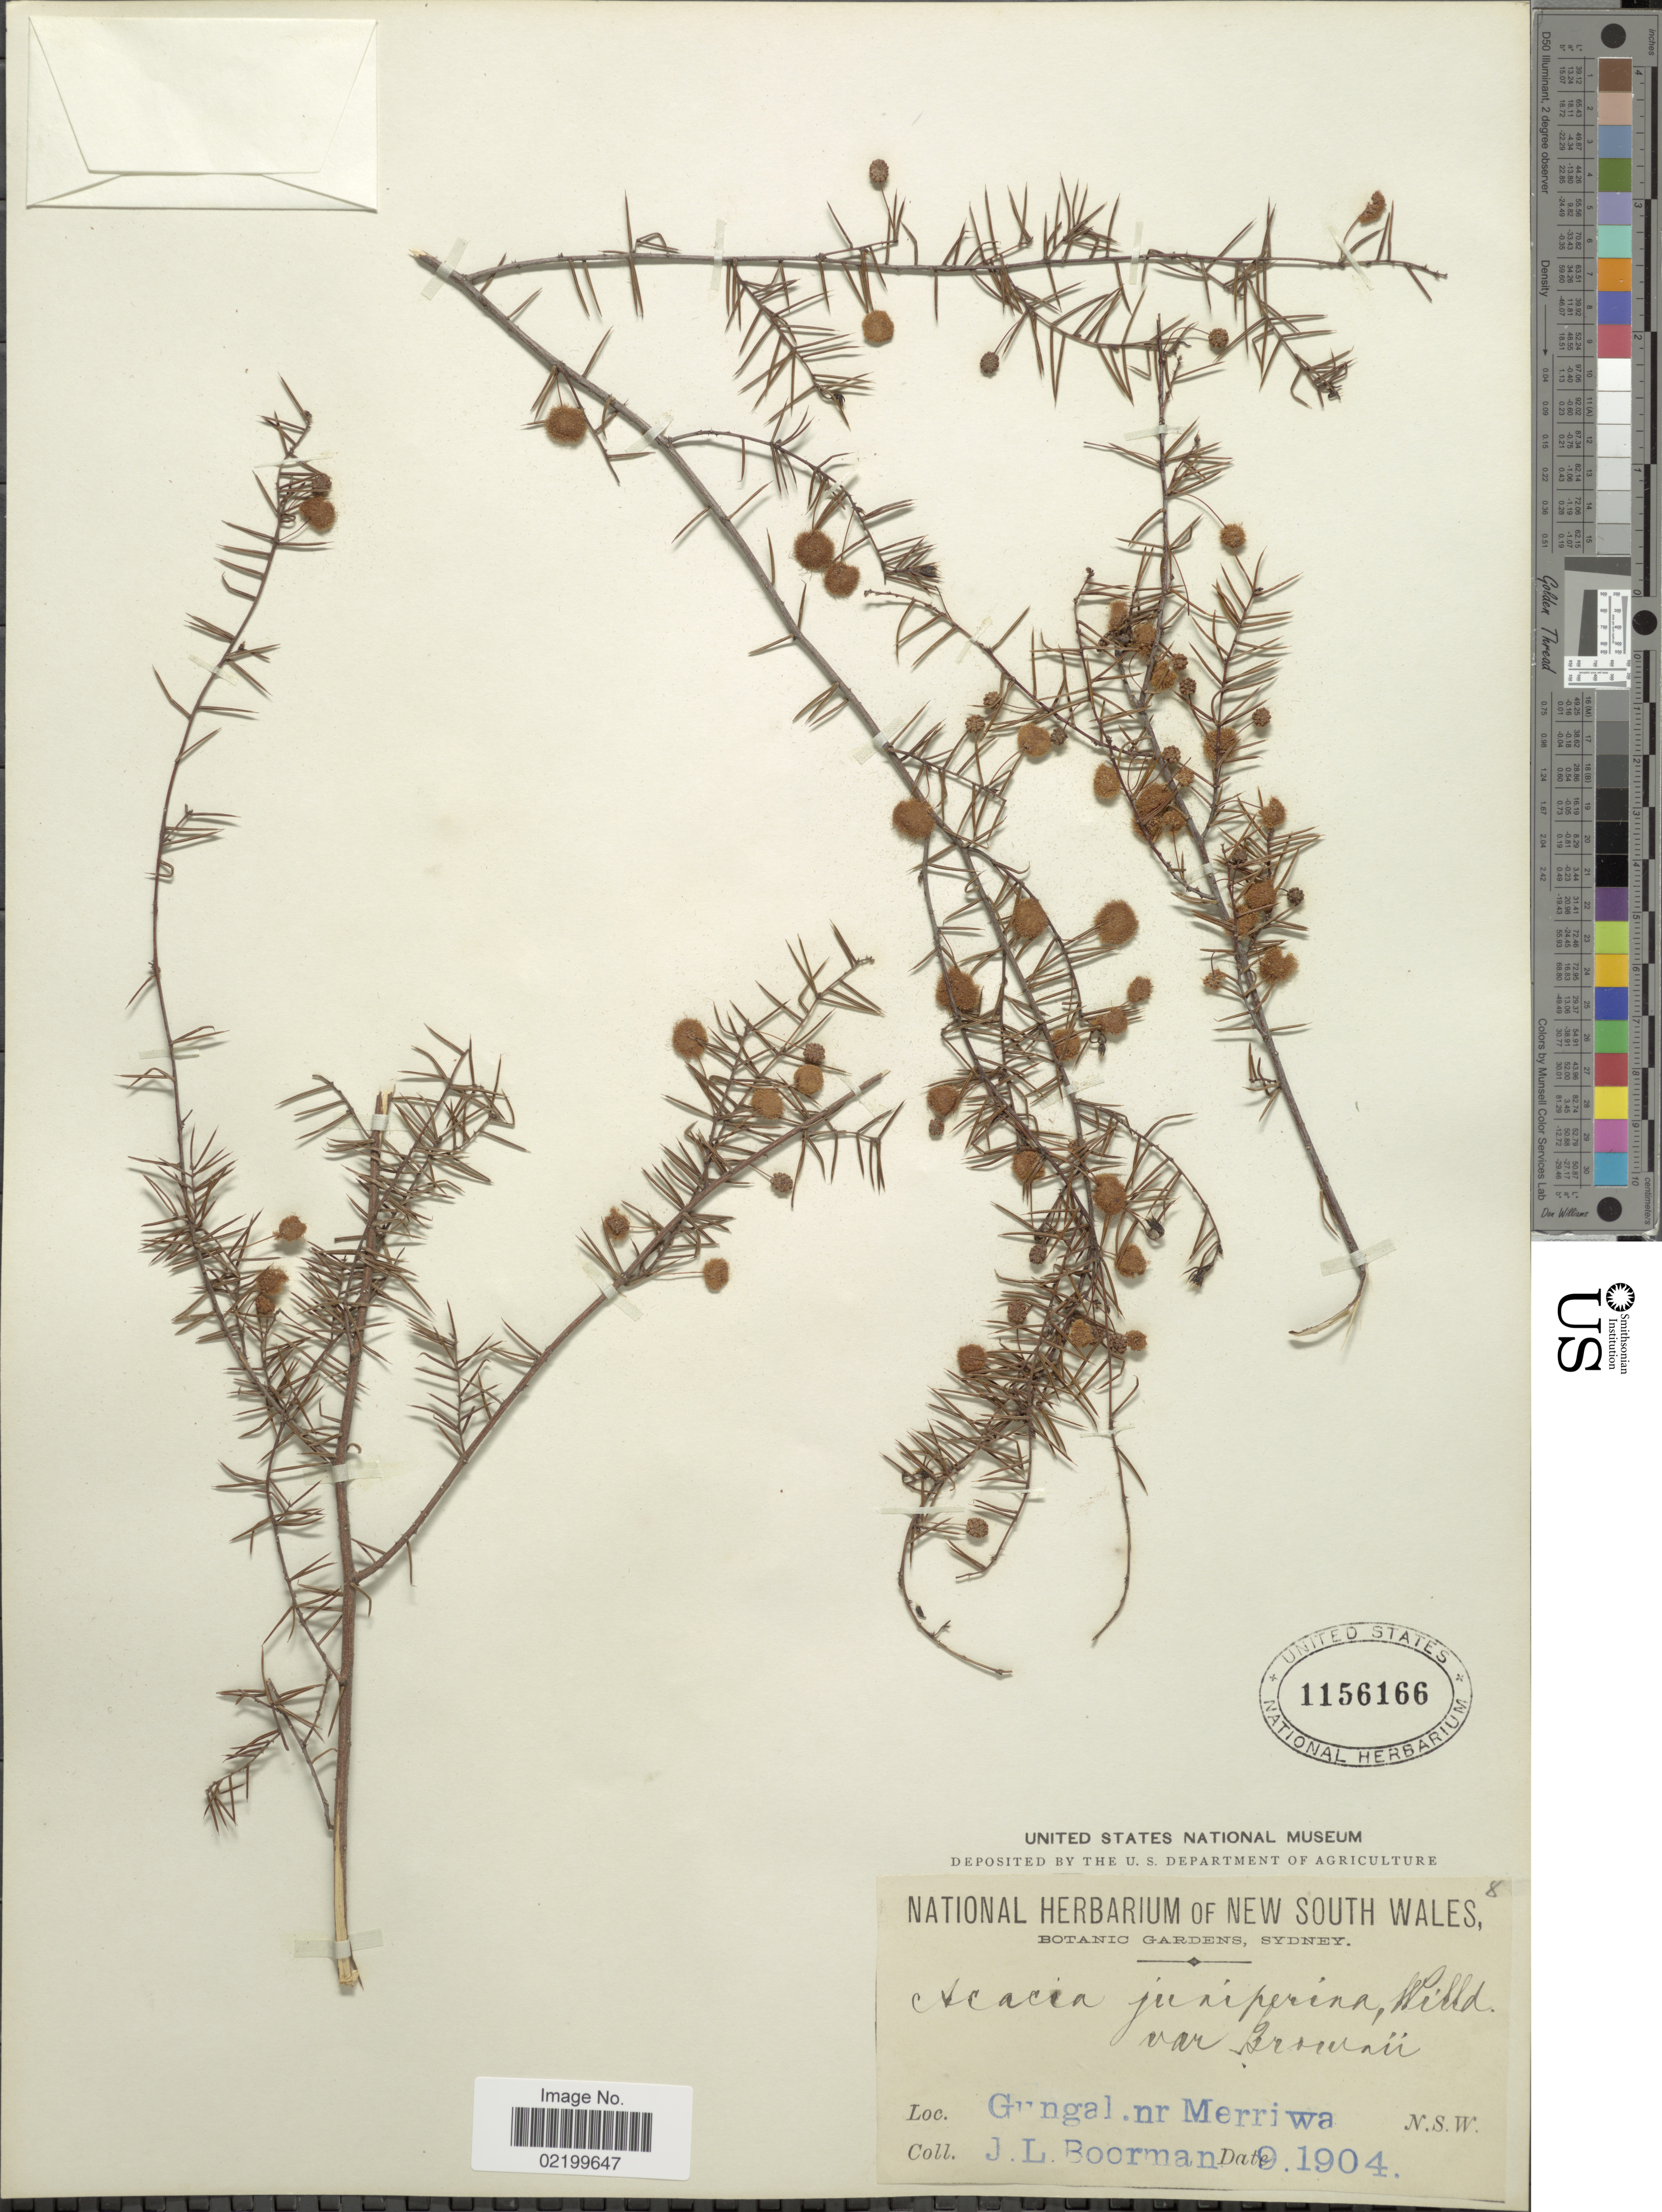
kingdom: Plantae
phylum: Tracheophyta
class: Magnoliopsida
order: Fabales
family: Fabaceae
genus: Acacia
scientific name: Acacia brownii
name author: (Poir.) Steud.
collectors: J. Boorman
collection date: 1904-09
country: Australia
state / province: New South Wales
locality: Gungal. nr Merriwa. N.S.W.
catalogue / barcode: US 1156166